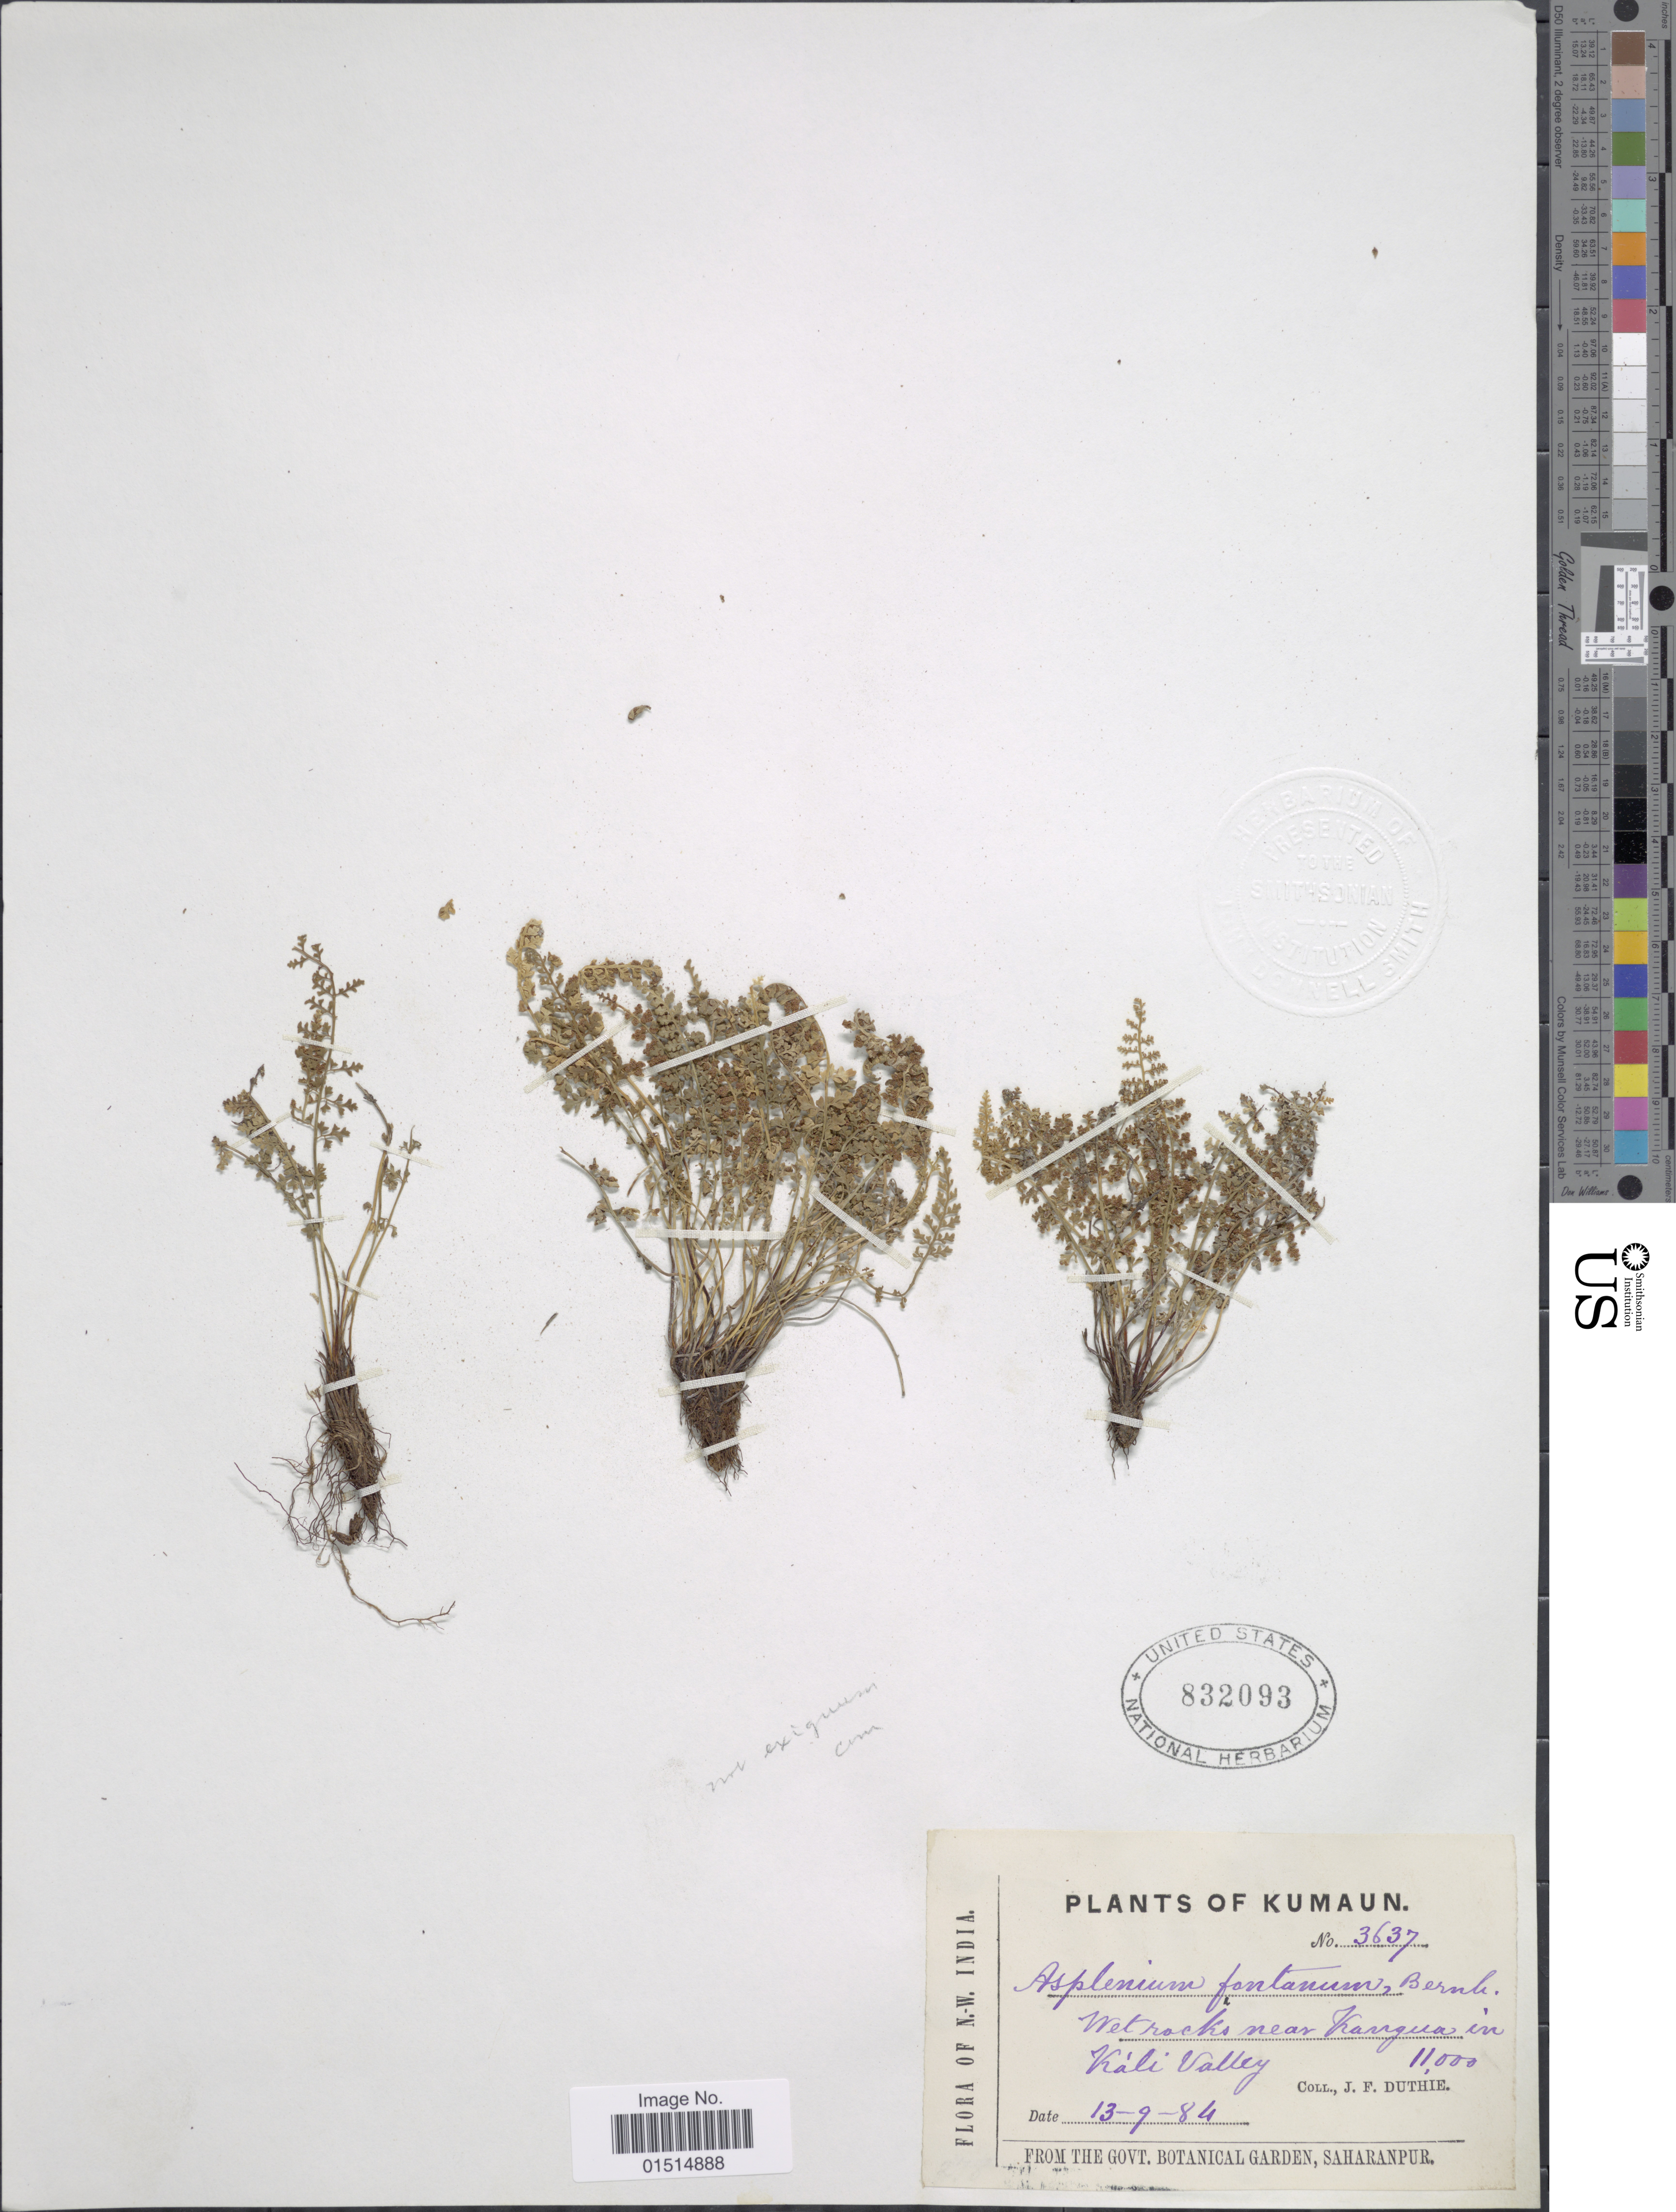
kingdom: Plantae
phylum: Tracheophyta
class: Polypodiopsida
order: Polypodiales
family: Aspleniaceae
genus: Asplenium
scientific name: Asplenium fontanum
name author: (L.) Bernh.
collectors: J. F. Duthie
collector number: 3637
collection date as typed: Transcribed d/m/y: 13/9/84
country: India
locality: Kumaun, Wet rocks near Kangua in Kali Valley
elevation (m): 3353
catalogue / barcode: US 832093